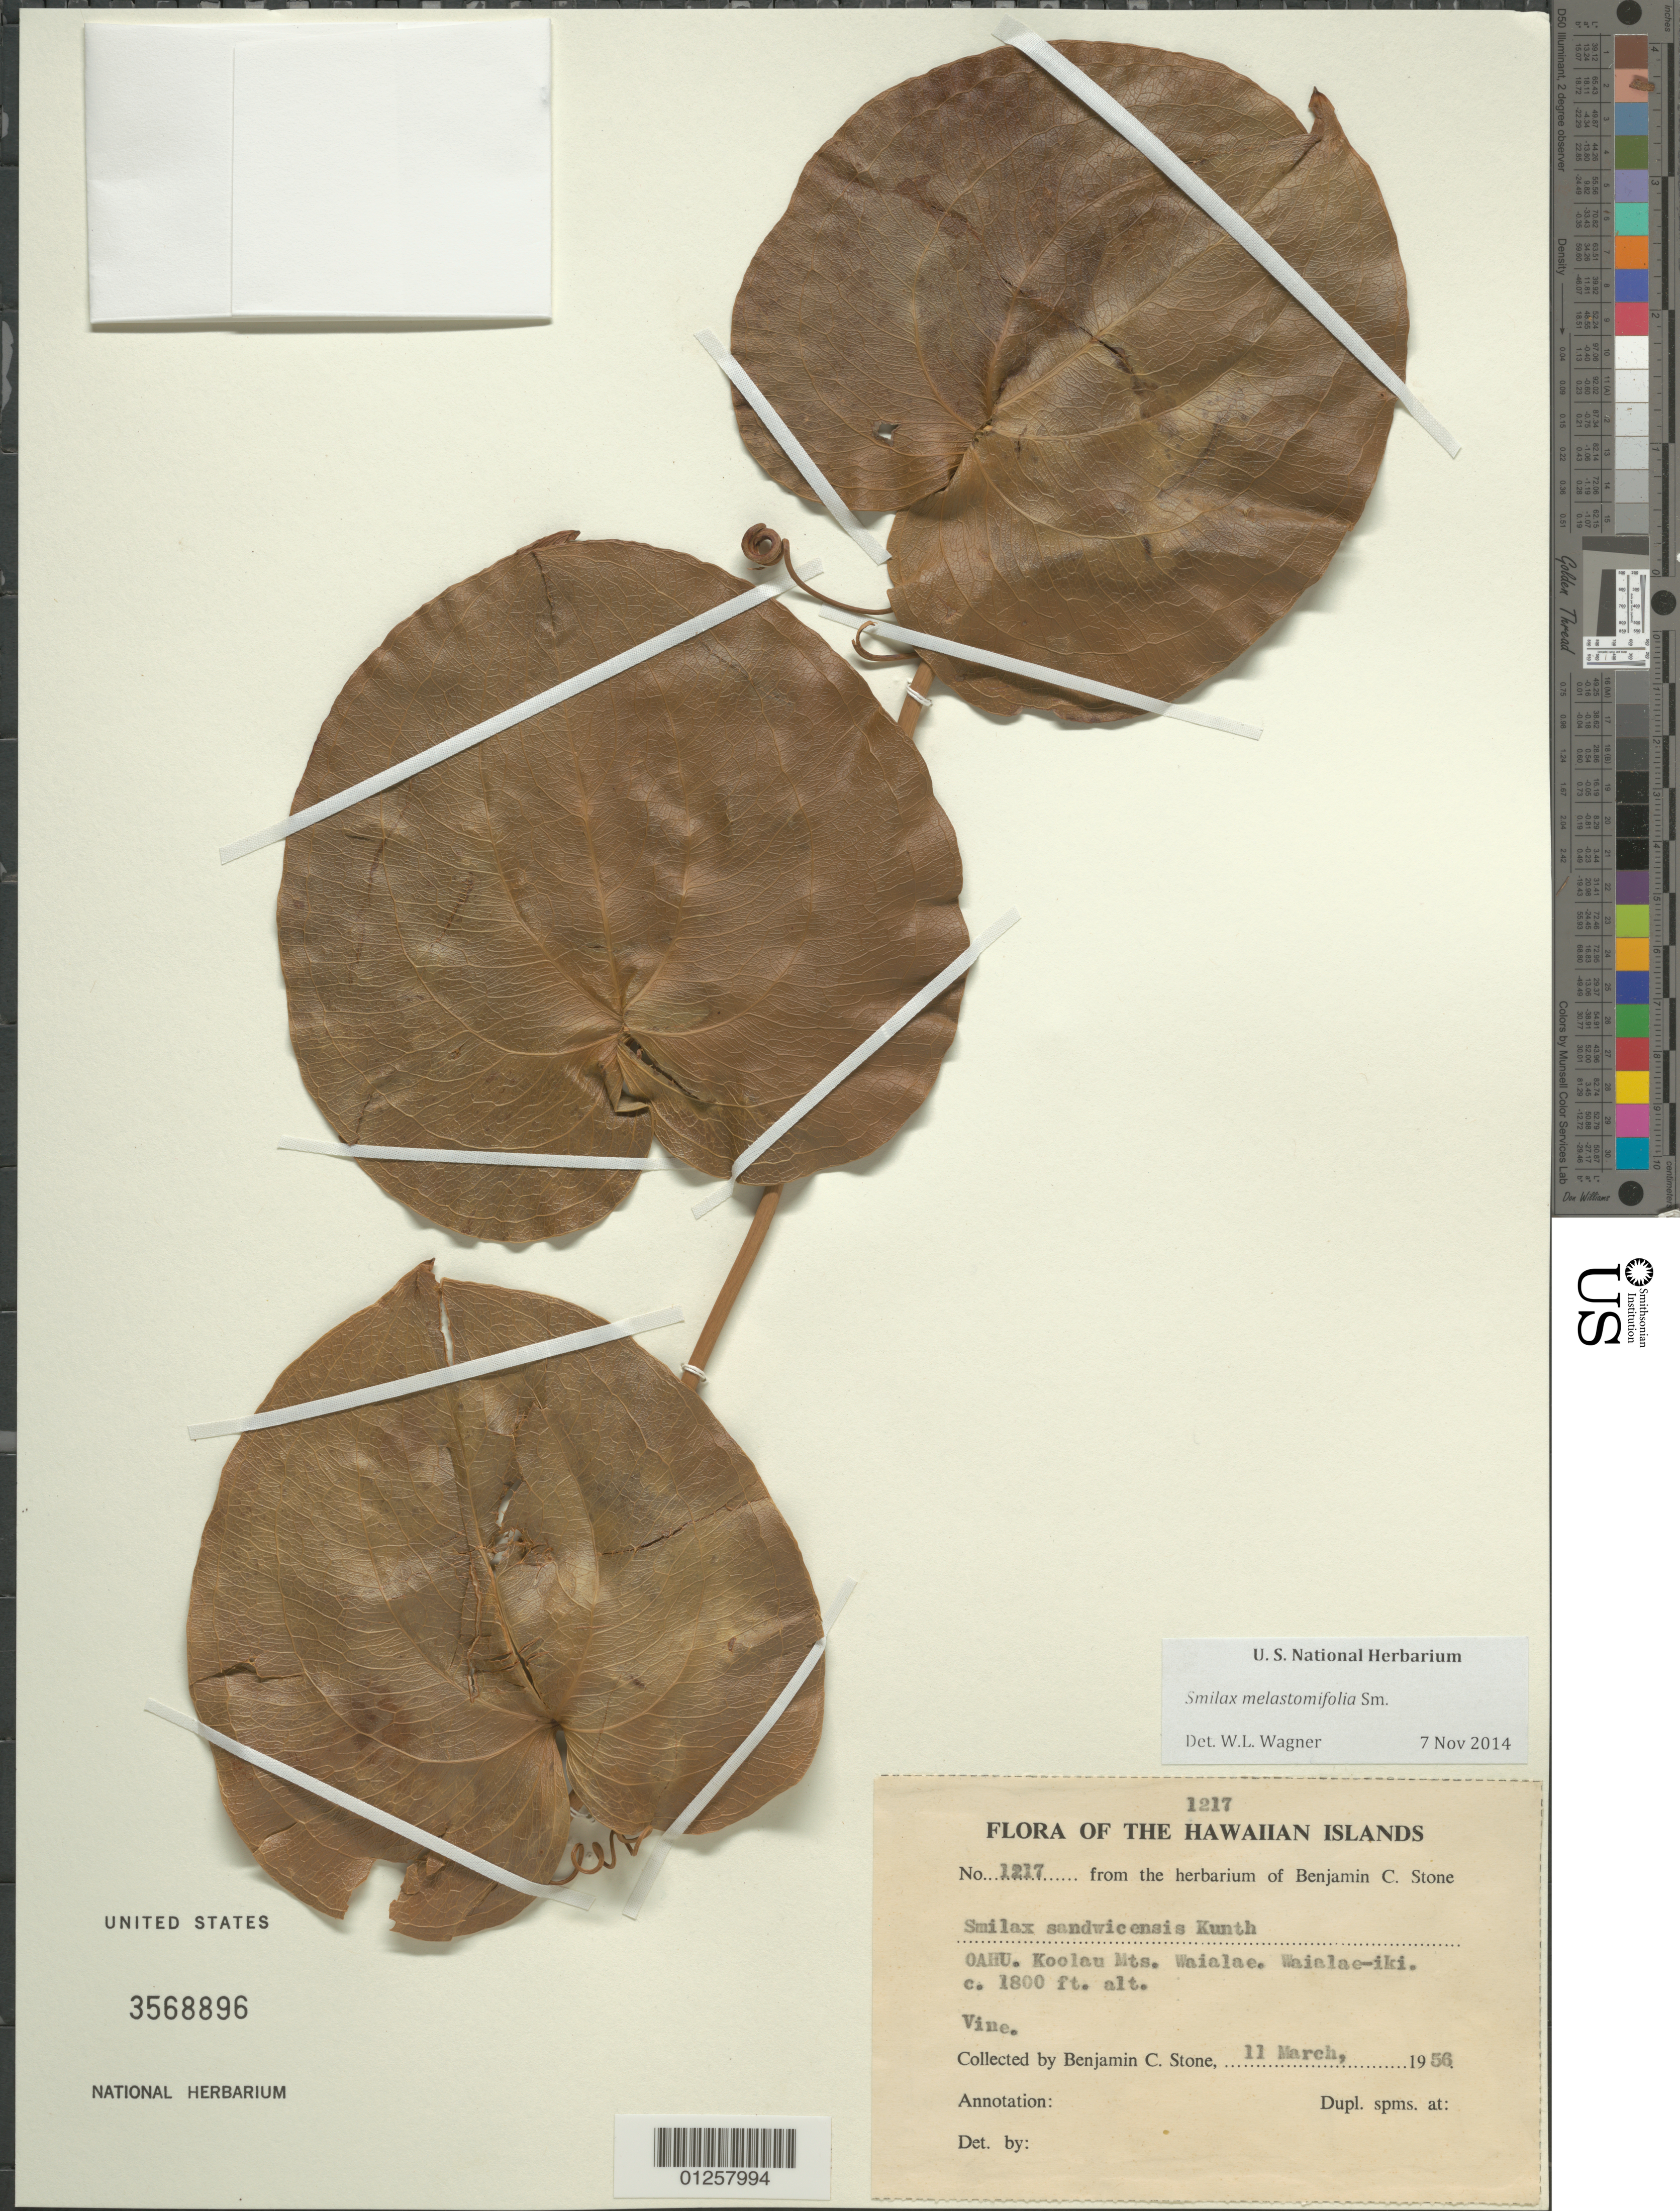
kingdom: Plantae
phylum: Tracheophyta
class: Liliopsida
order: Liliales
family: Smilacaceae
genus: Smilax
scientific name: Smilax melastomifolia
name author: Sm.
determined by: Wagner, W. L., (BOT), Smithsonian Institution - National Museum of Natural History (UNITED STATES)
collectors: B. C. Stone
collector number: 1217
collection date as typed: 11 Mar 1956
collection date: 1956-03-11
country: United States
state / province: Hawaii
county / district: Honolulu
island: Oahu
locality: Koolau Mountains, Waialae, Waialae-iki, Oahu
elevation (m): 549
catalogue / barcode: US 3568896